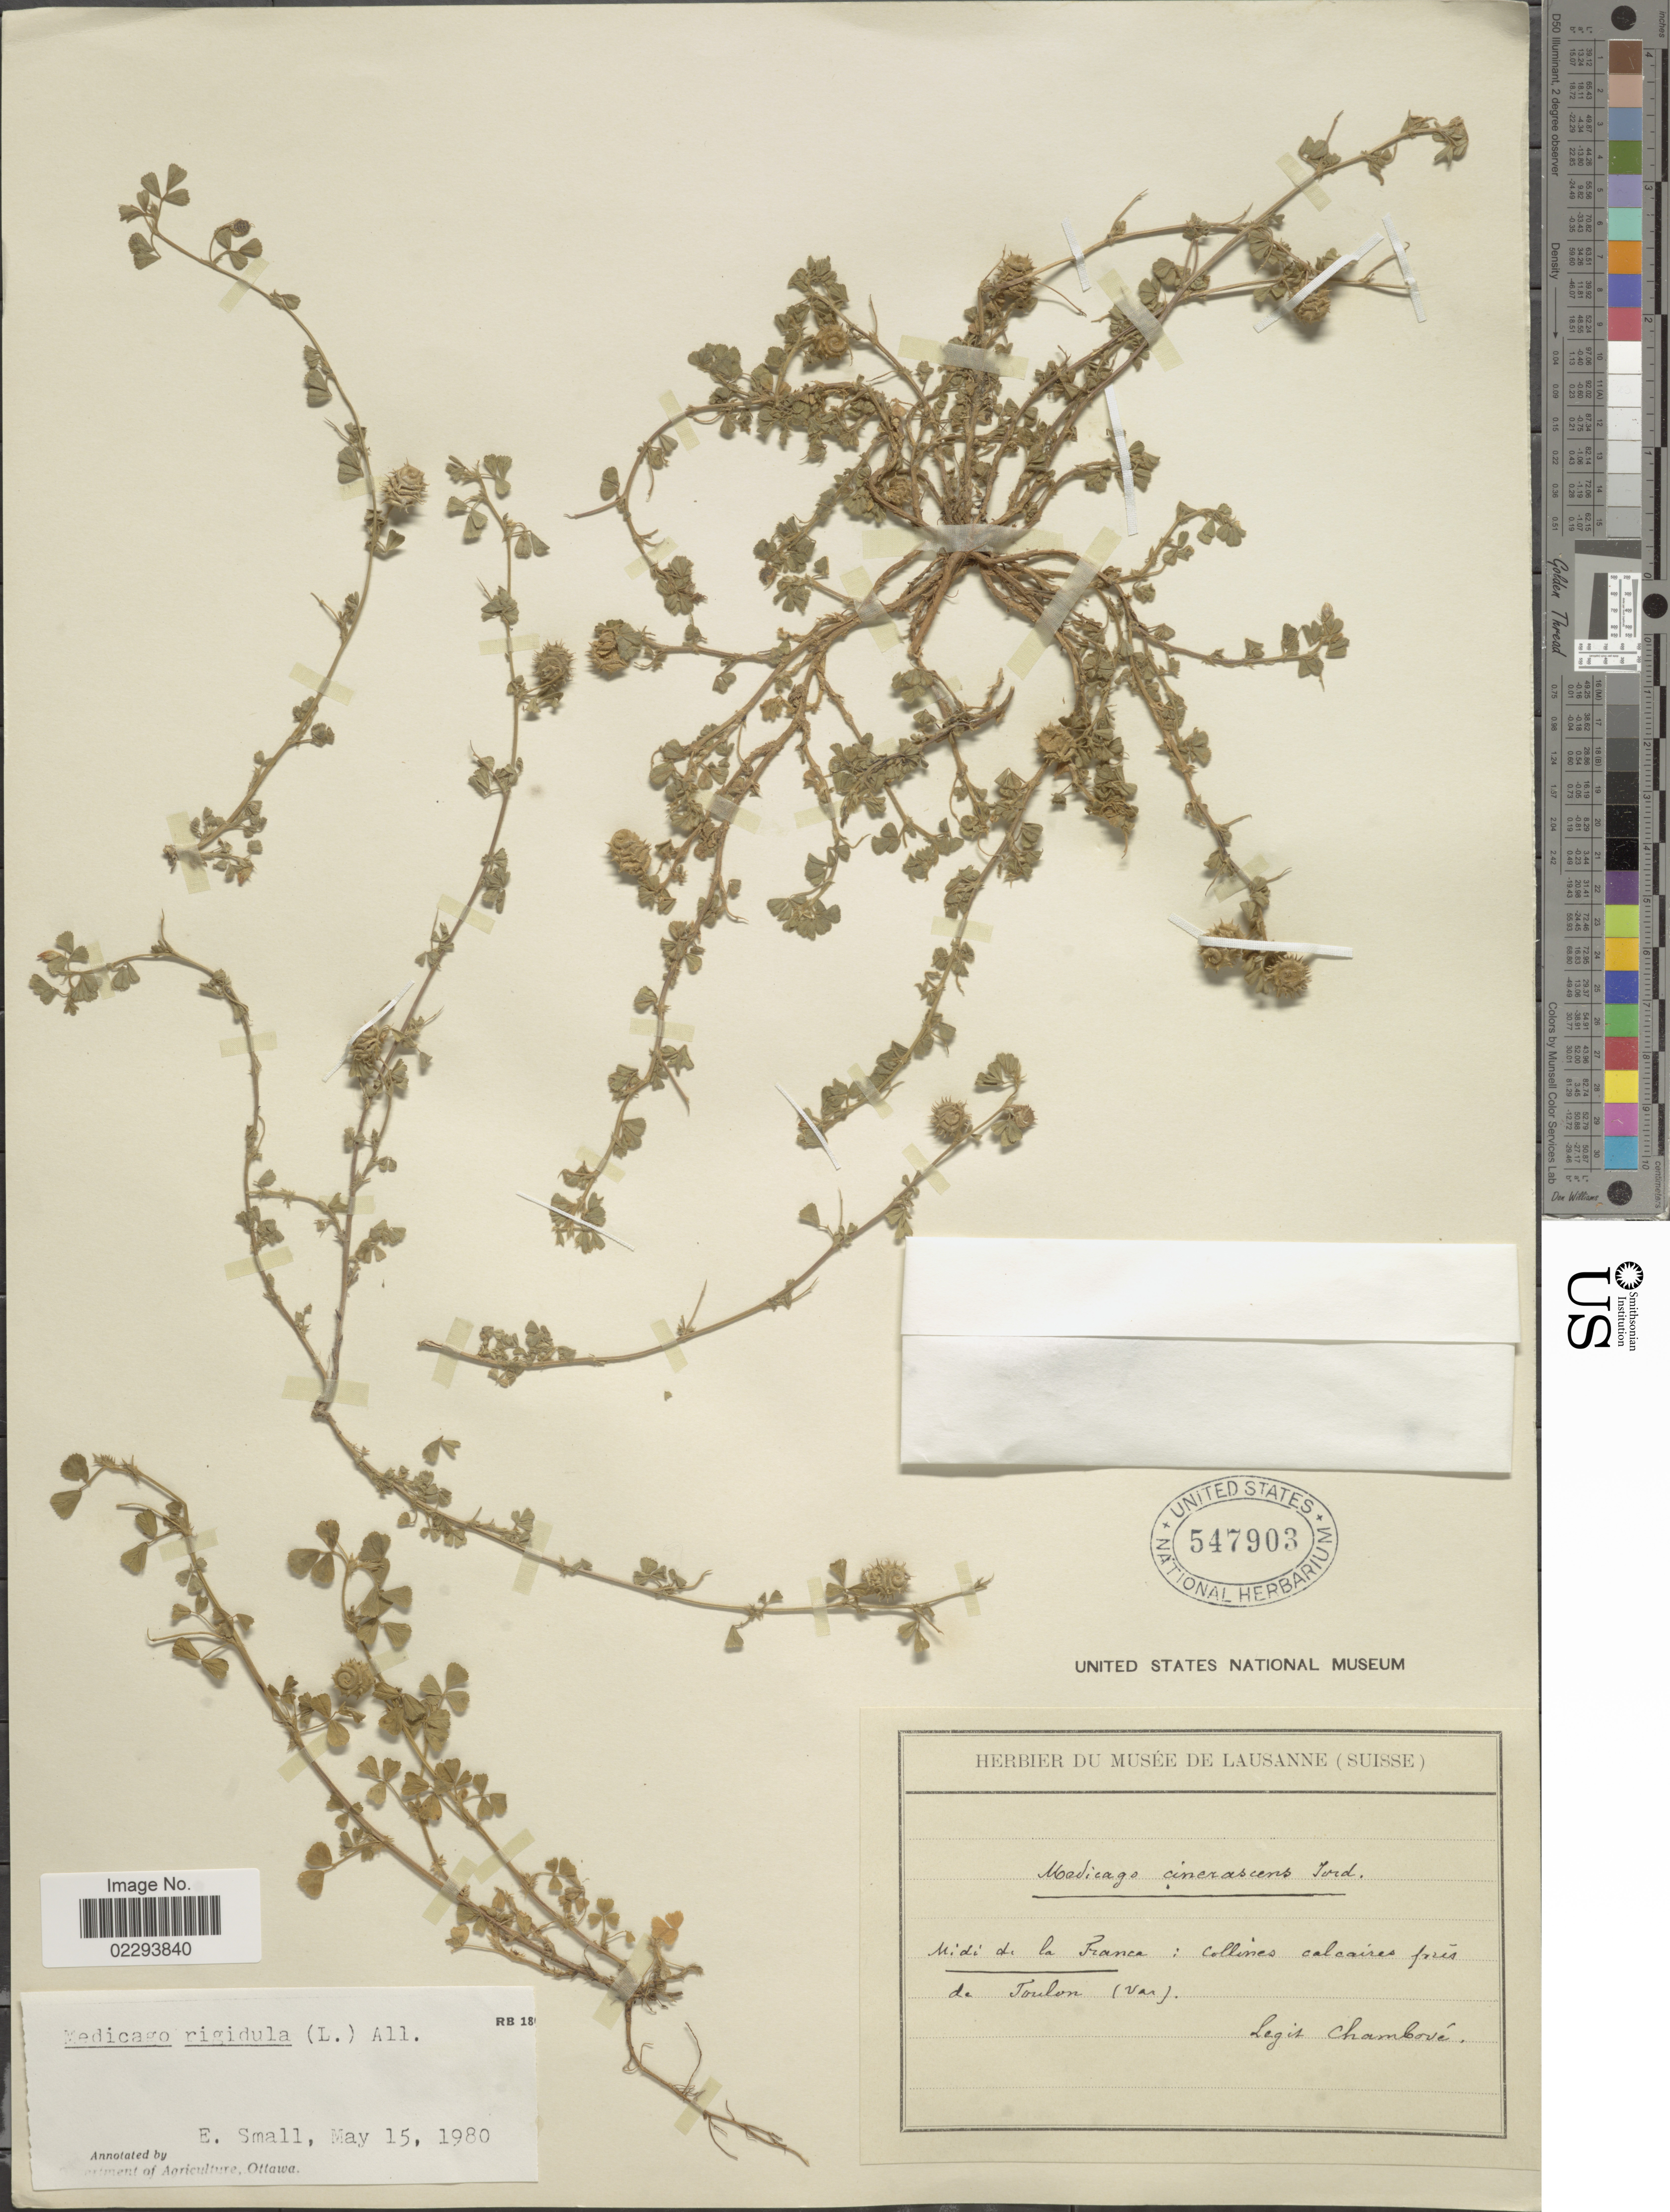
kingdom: Plantae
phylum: Tracheophyta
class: Magnoliopsida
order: Fabales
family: Fabaceae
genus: Medicago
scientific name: Medicago rigidula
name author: (L.) All.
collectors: Chambove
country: France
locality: Midi de la France: collines Calcaires pres de Toulon (var.).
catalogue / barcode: US 547903